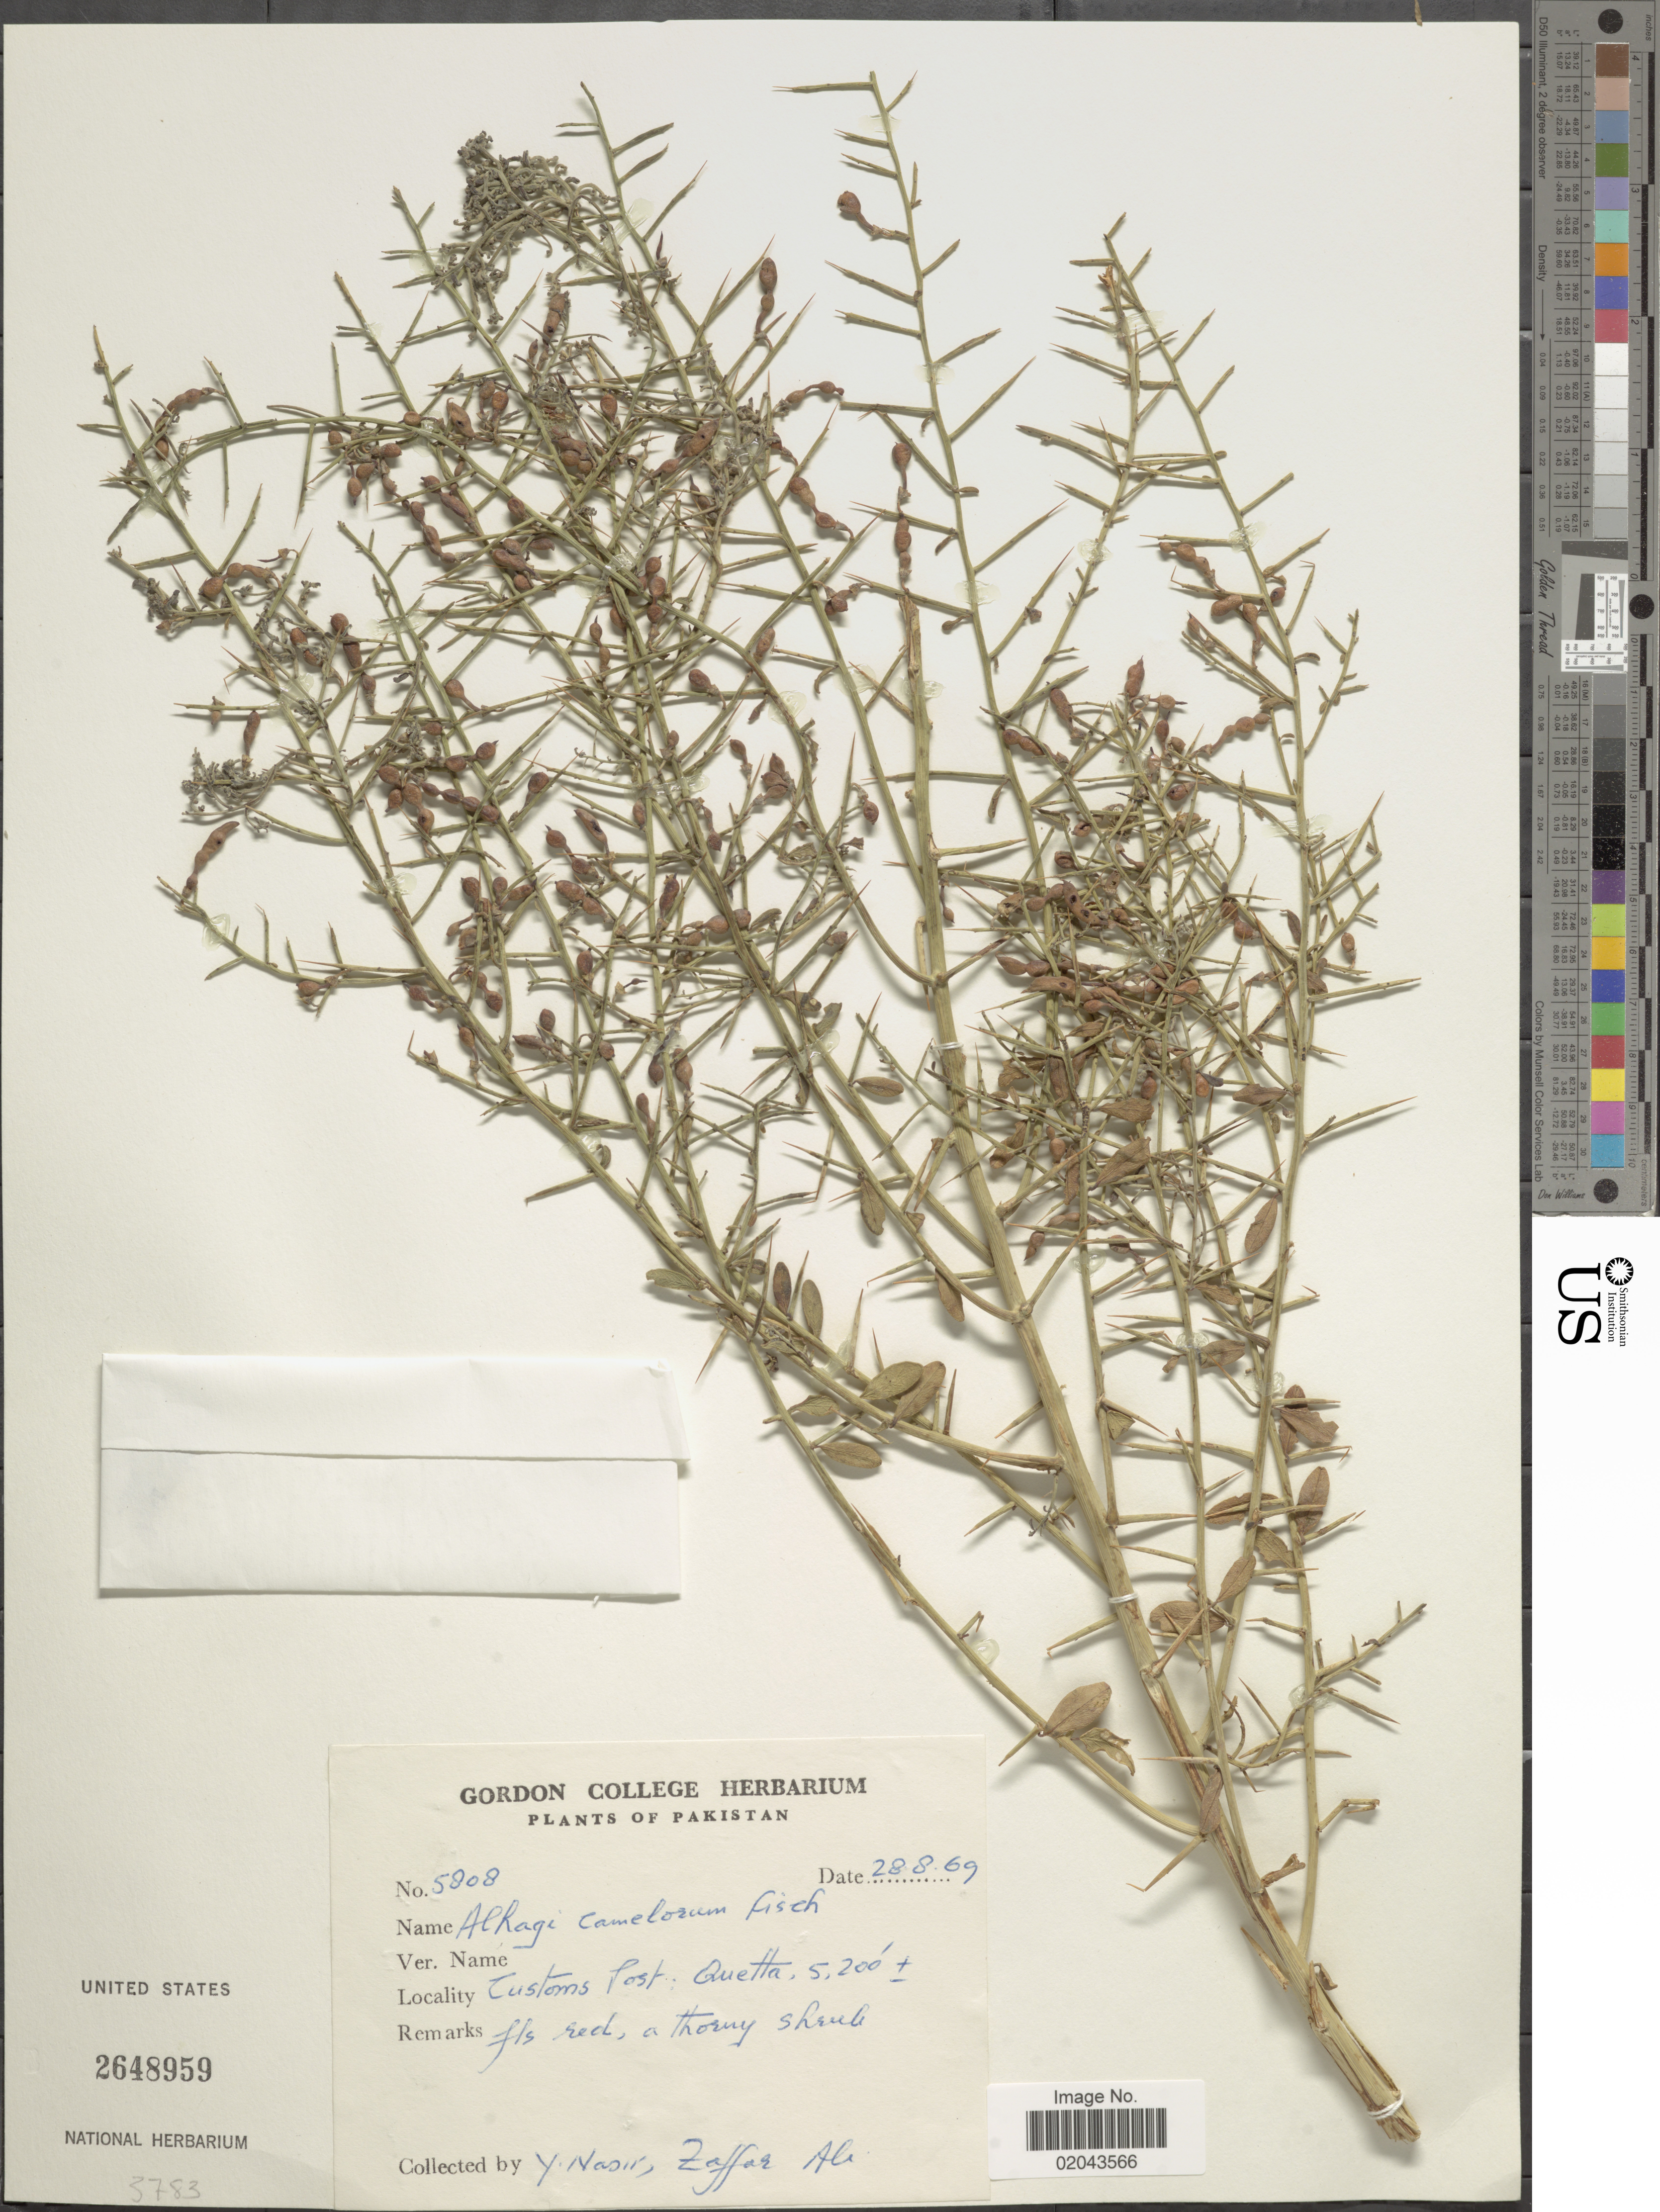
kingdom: Plantae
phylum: Tracheophyta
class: Magnoliopsida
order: Fabales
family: Fabaceae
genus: Alhagi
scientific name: Alhagi camelorum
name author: Fisch.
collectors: Y. Nasir & Z. Ale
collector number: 5808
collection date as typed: Transcribed d/m/y: 28/8/69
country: Pakistan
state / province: Balochistan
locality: Customs fost. Quetta.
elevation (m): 1585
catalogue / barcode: US 2648959